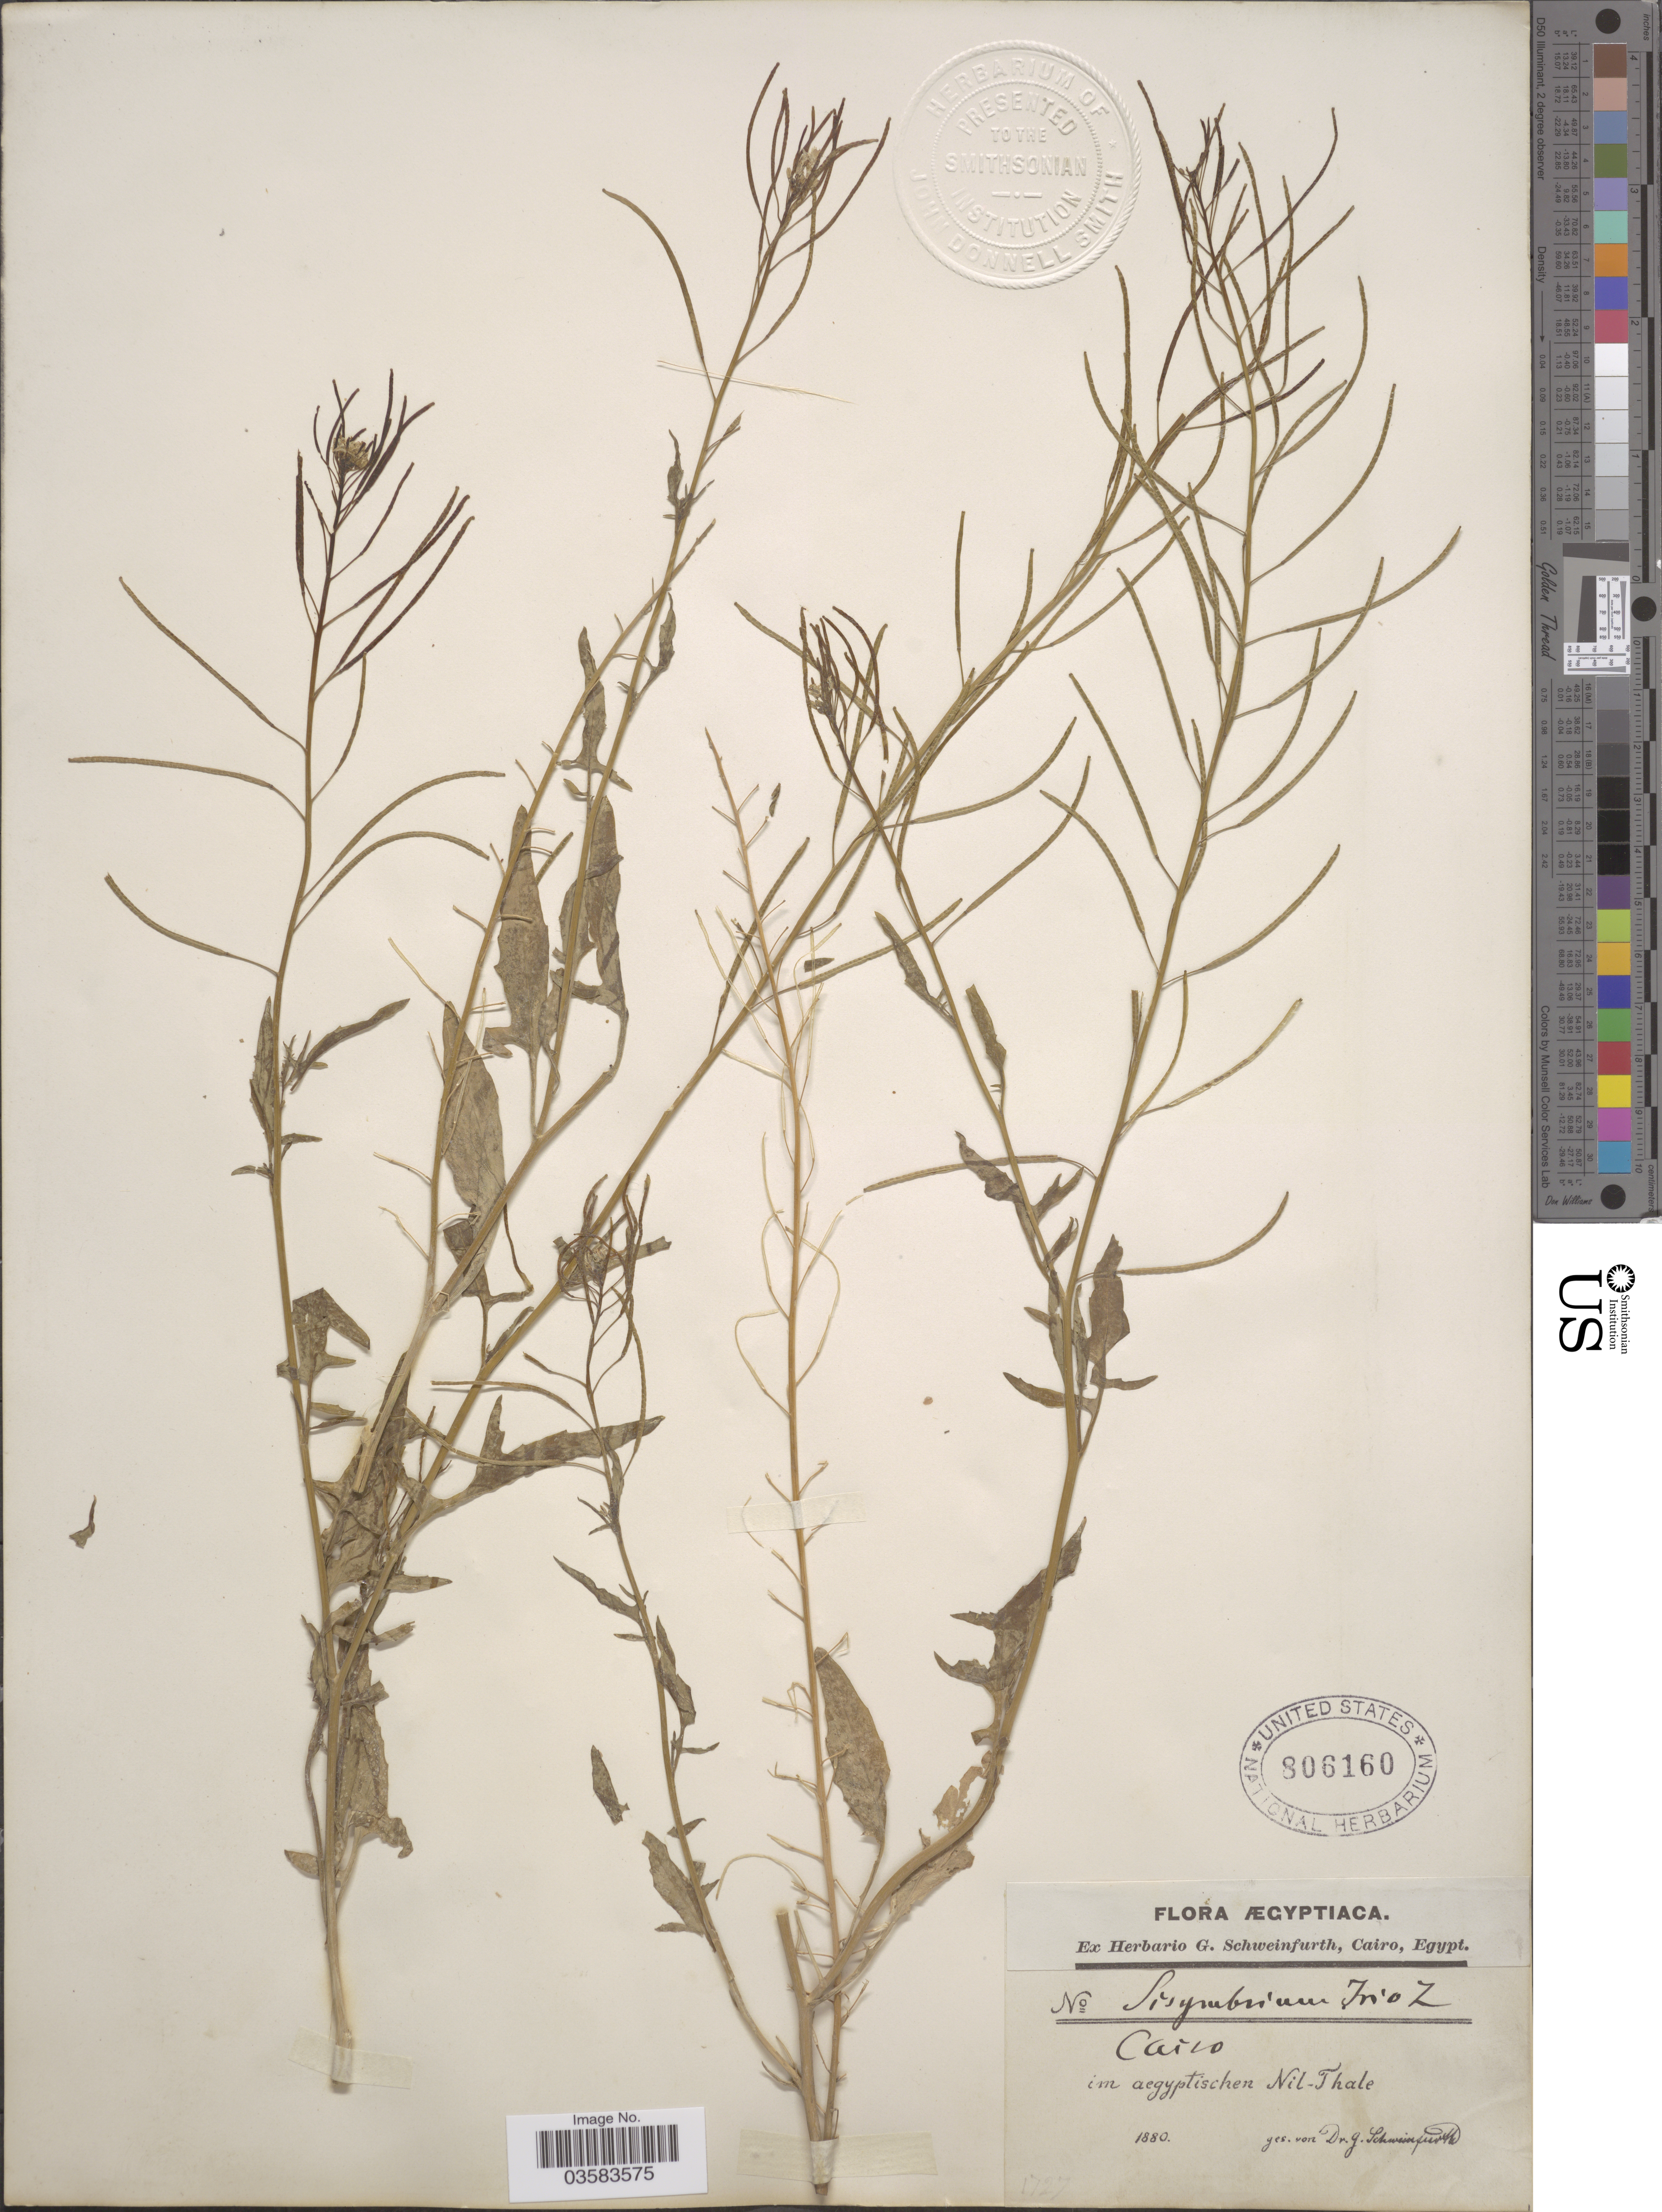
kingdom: Plantae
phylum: Tracheophyta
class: Magnoliopsida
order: Brassicales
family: Brassicaceae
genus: Sisymbrium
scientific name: Sisymbrium irio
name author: L.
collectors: G. A. Schweinfurth (herbarium)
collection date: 1880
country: Egypt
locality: Ægyptiaca. Im aegyptischen Nil-Thale.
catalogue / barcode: US 806160